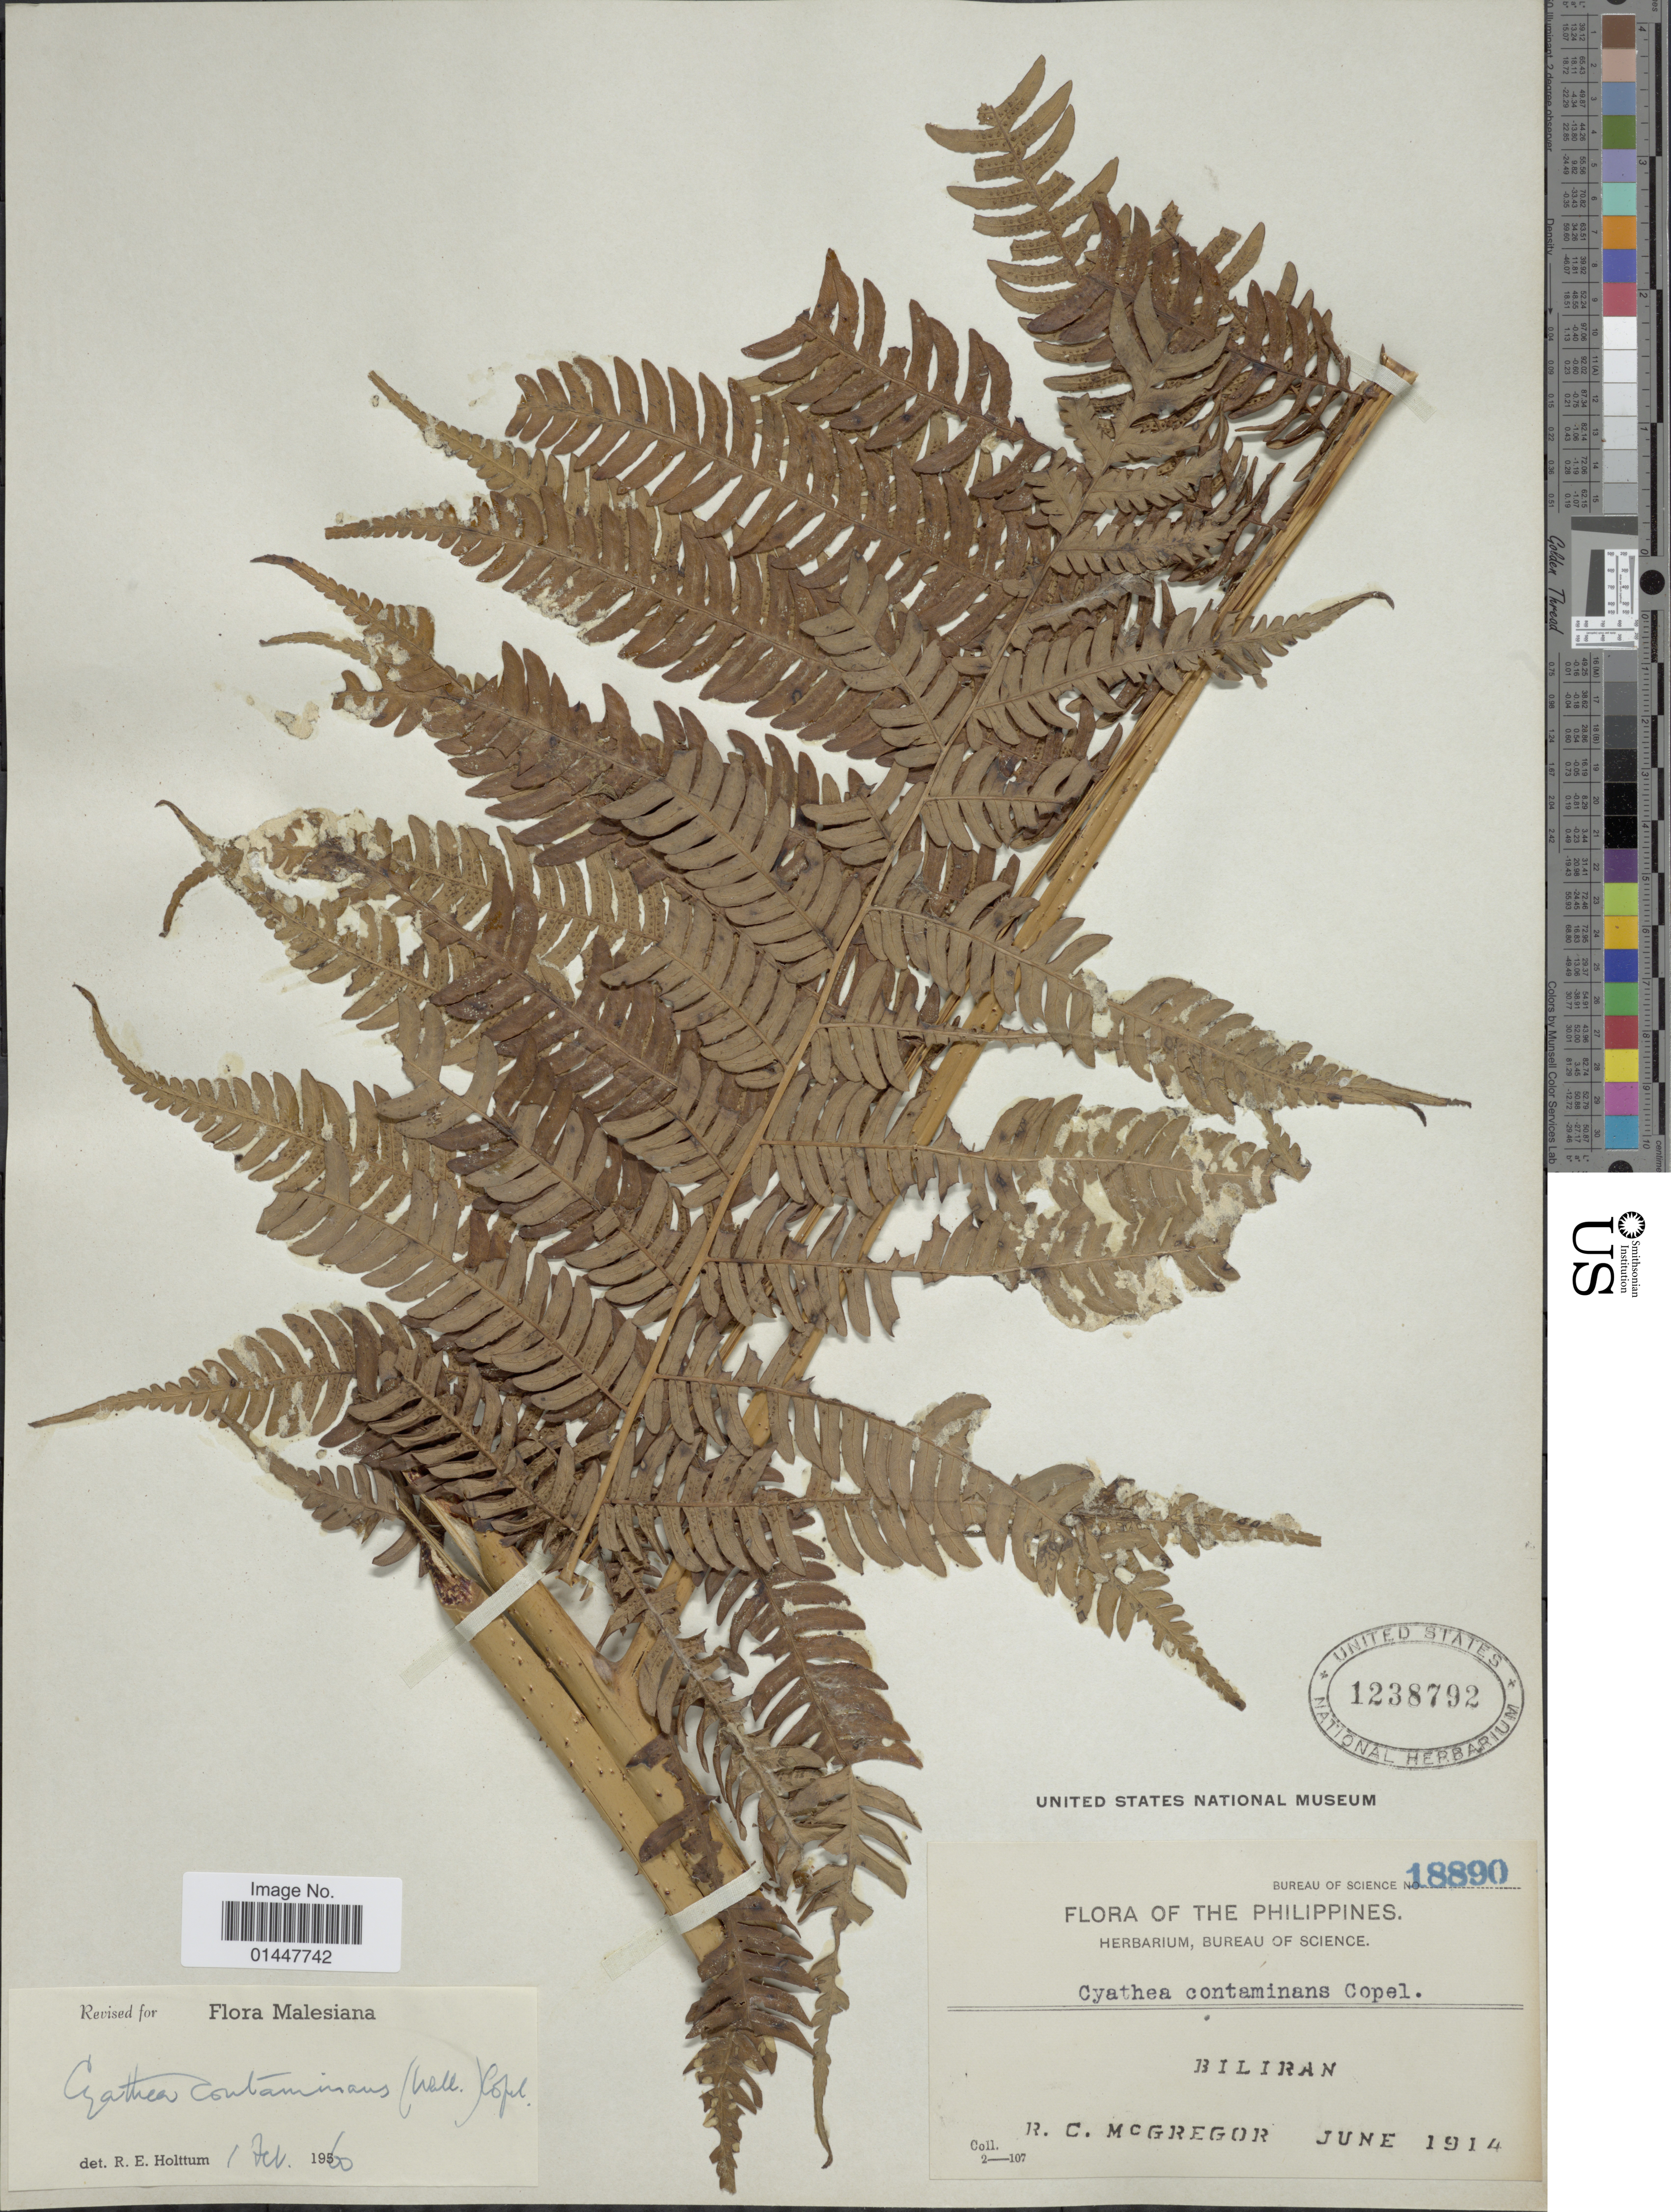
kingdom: Plantae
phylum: Tracheophyta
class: Polypodiopsida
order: Cyatheales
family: Cyatheaceae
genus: Sphaeropteris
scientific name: Sphaeropteris glauca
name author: (Blume) R.M. Tryon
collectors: R. C. McGregor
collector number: Bureau of Science 18890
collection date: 1914-06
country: Philippines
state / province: Eastern Visayas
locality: Biliran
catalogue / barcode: US 1238792